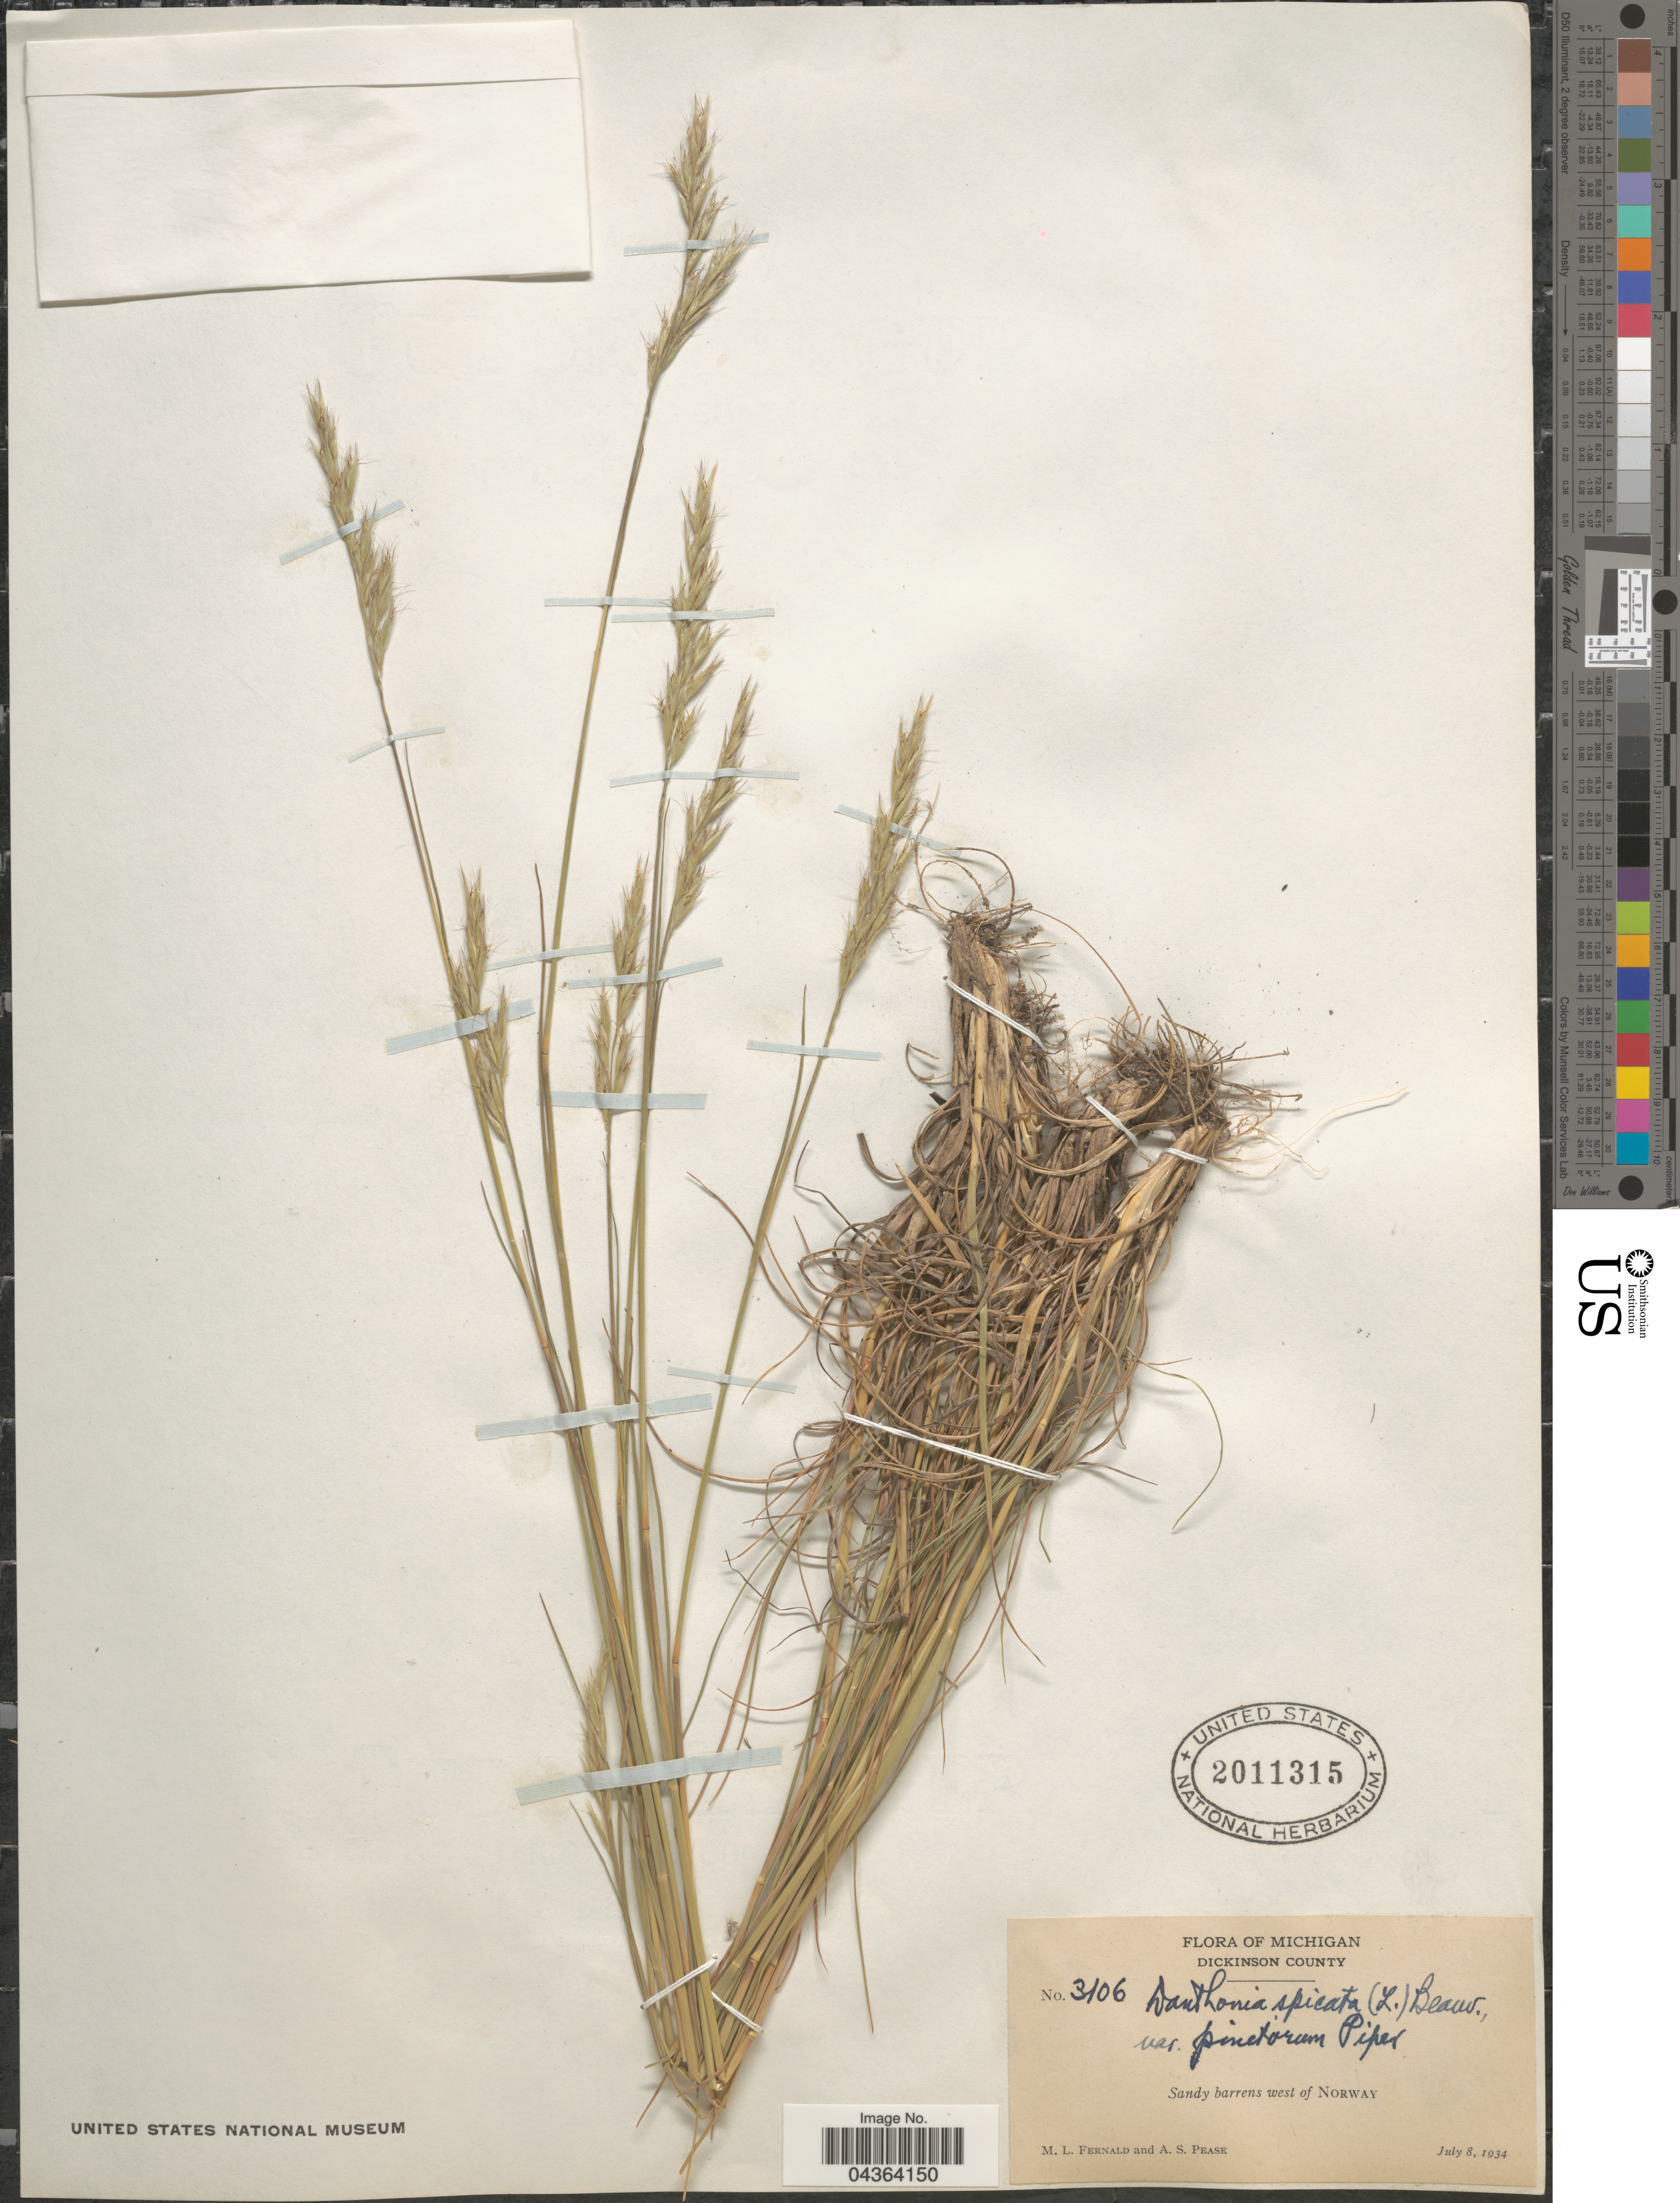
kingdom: Plantae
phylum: Tracheophyta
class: Liliopsida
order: Poales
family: Poaceae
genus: Danthonia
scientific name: Danthonia spicata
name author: (L.) P. Beauv. ex Roem. & Schult.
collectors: M. L. Fernald & A. S. Pease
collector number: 3106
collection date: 1934-07-08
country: United States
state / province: Michigan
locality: Dickinson County. Sandy barrens west of Norway.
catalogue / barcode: US 2011315